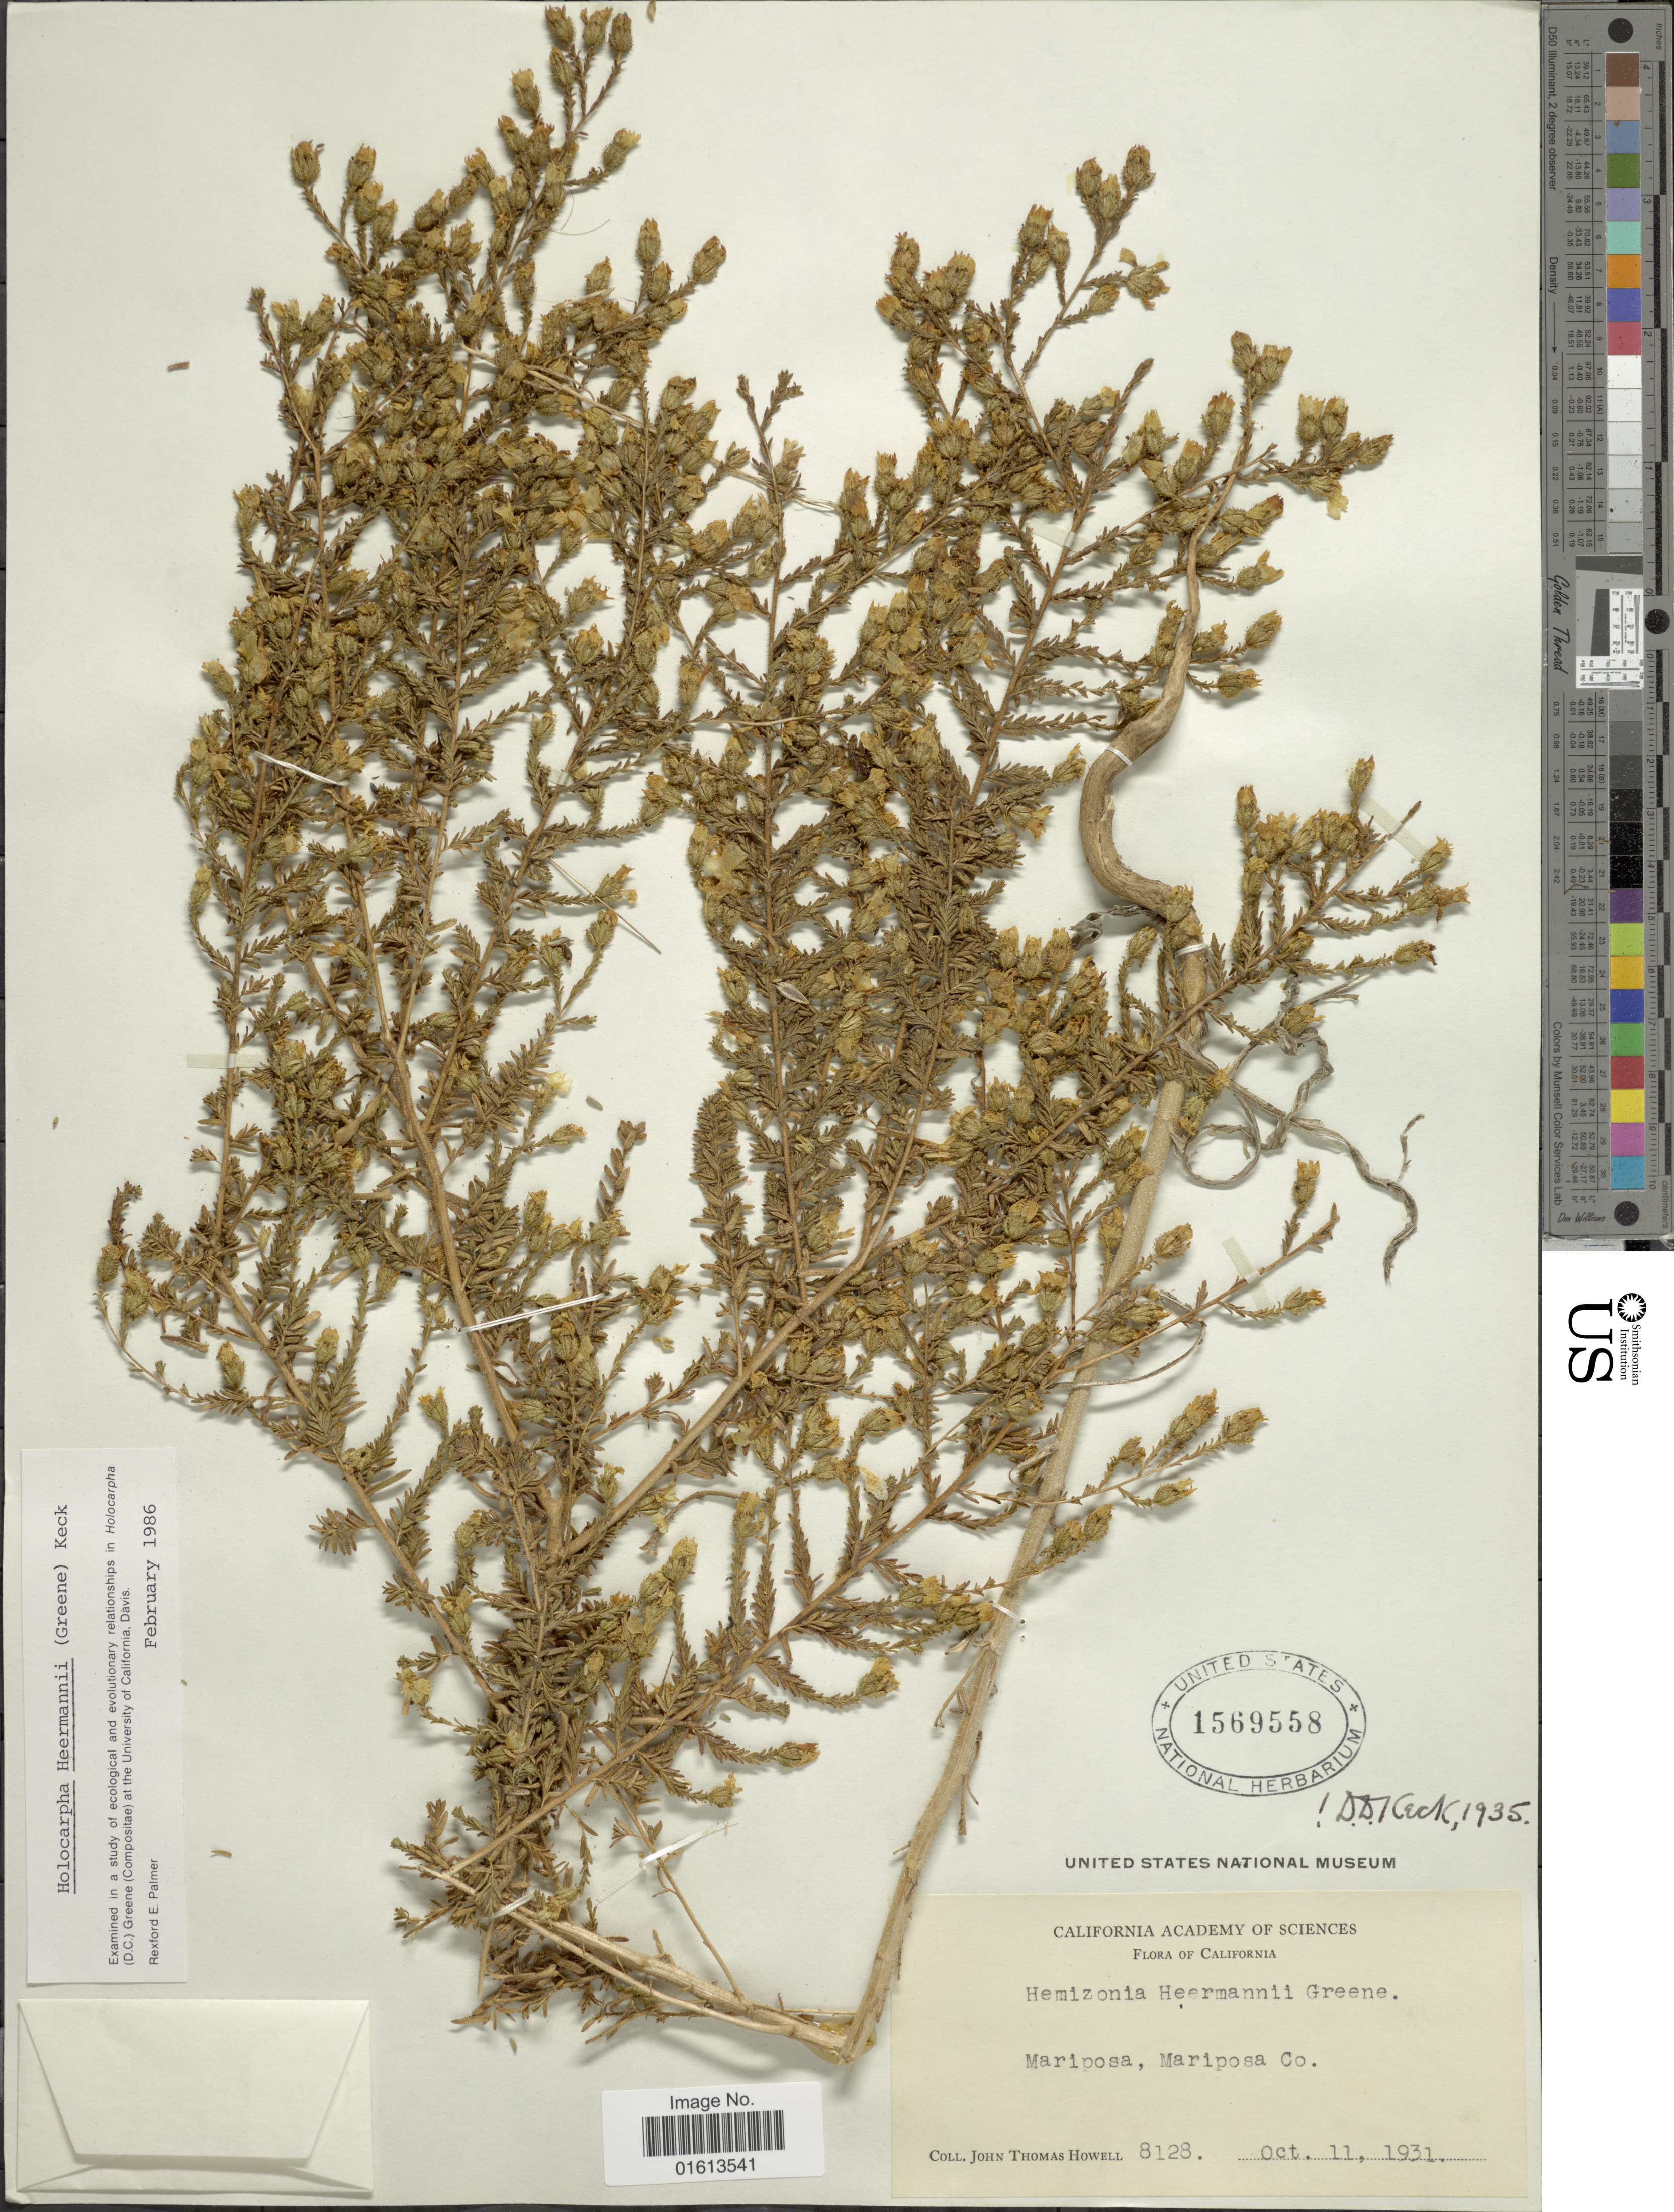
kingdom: Plantae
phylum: Tracheophyta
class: Magnoliopsida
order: Asterales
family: Asteraceae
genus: Holocarpha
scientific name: Holocarpha heermannii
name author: (Greene) D.D. Keck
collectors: J. T. Howell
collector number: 8128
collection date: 1931-10-11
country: United States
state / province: California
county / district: Mariposa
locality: Mariposa, Mariposa Co.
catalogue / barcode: US 1569558